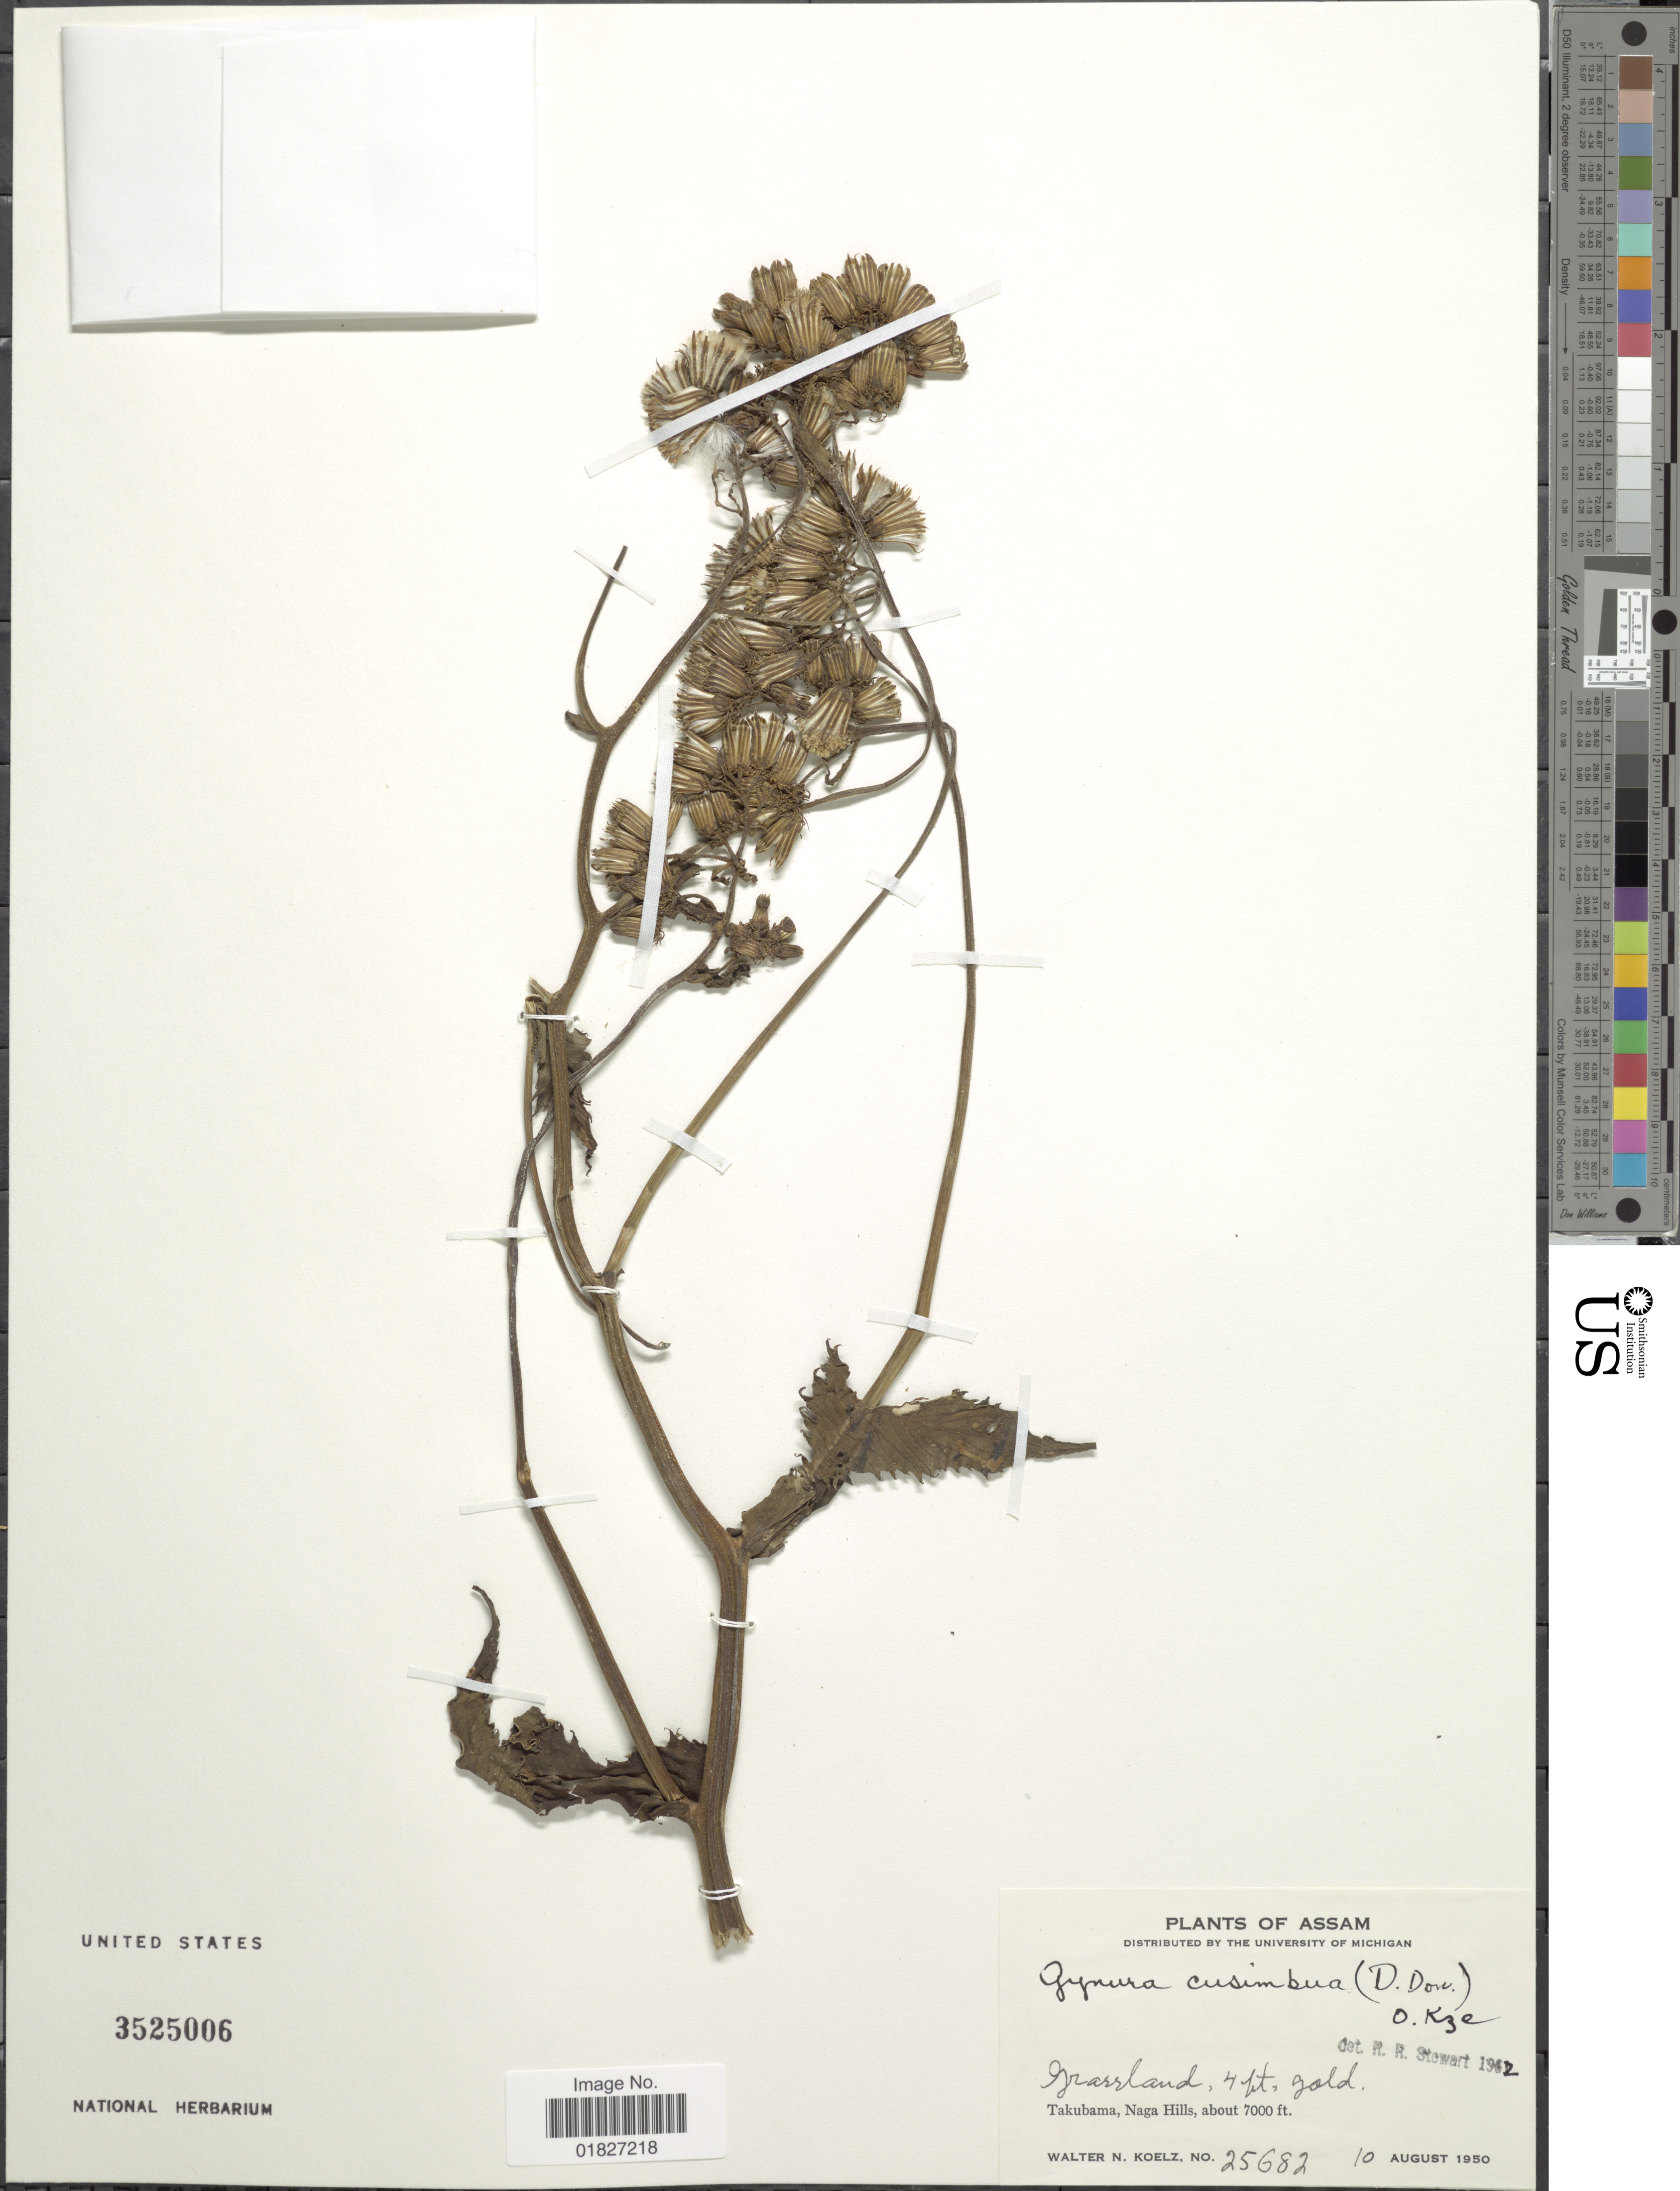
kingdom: Plantae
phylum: Tracheophyta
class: Magnoliopsida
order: Asterales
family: Asteraceae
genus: Gynura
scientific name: Gynura cusimbua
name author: (Buch.-Ham. ex D. Don) Moore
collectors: W. N. Koelz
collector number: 25682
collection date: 1950-08-10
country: India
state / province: Assam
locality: Takubama, Naga Hills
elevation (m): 2134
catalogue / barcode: US 3525006